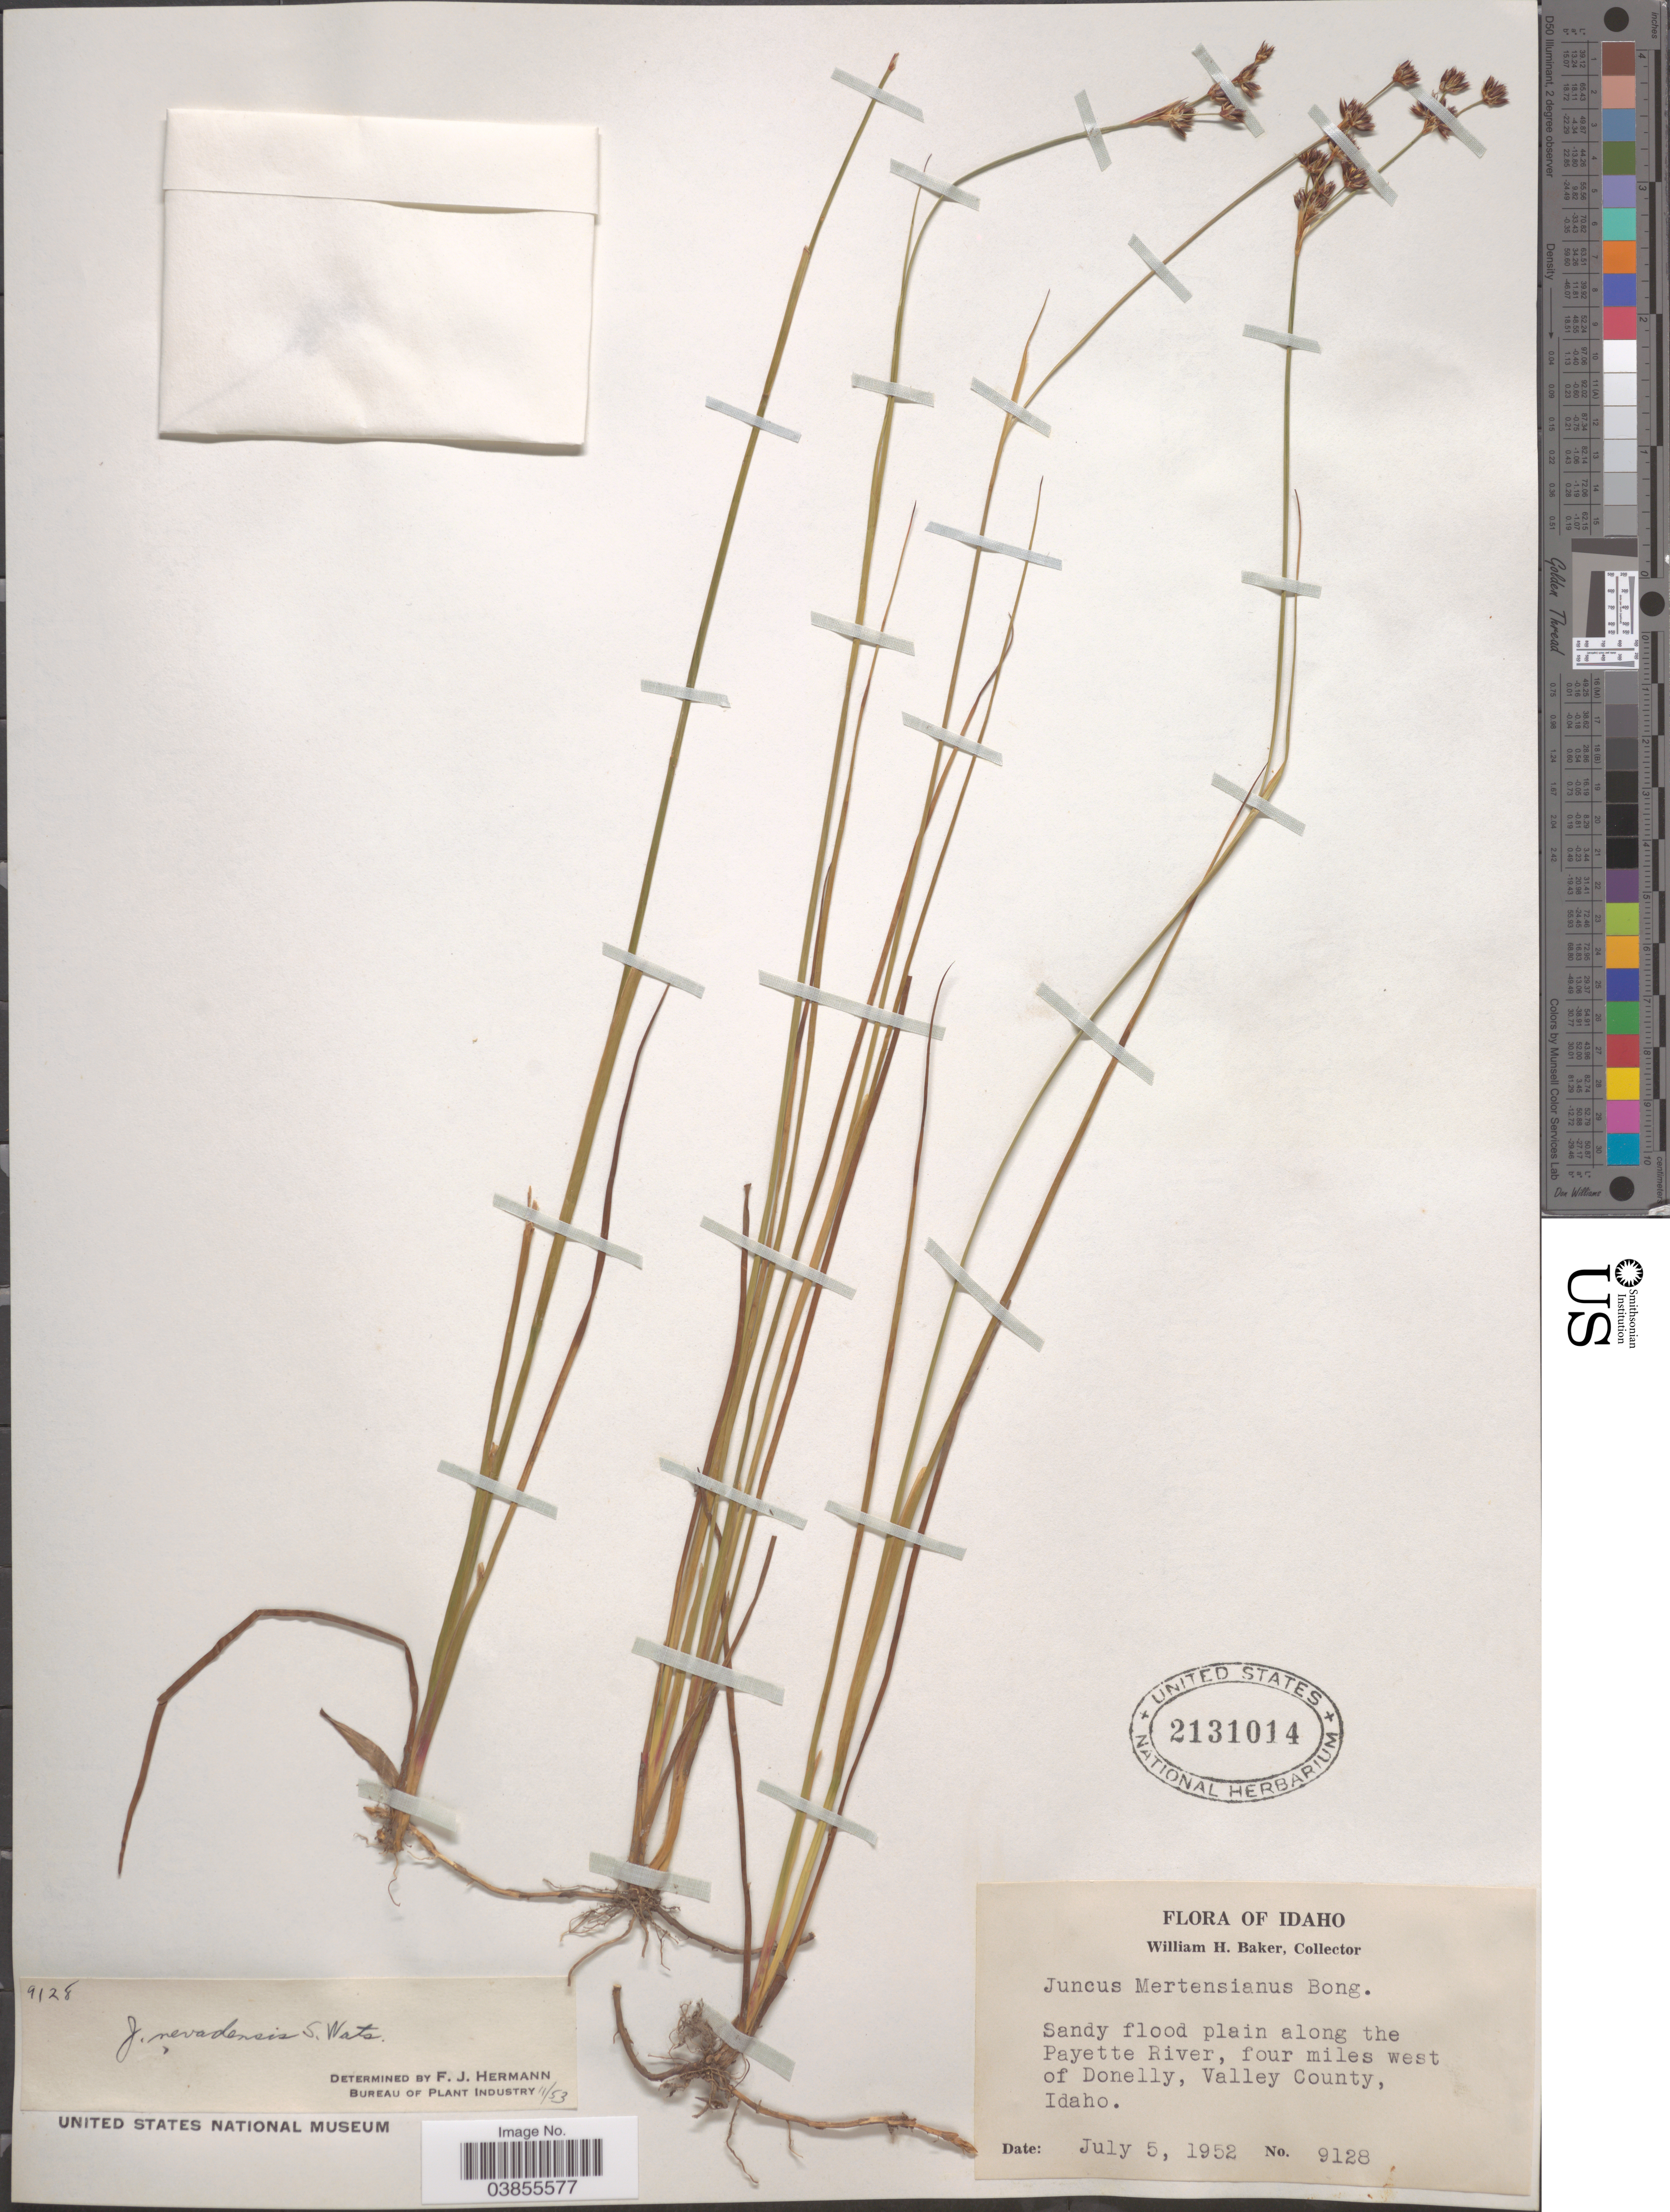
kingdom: Plantae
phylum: Tracheophyta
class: Liliopsida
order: Poales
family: Juncaceae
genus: Juncus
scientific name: Juncus nevadensis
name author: S. Watson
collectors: W. H. Baker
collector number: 9128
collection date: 1952-07-05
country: United States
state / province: Idaho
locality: Along the Payette River, four miles west of Donelly, Valley County.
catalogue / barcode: US 2131014